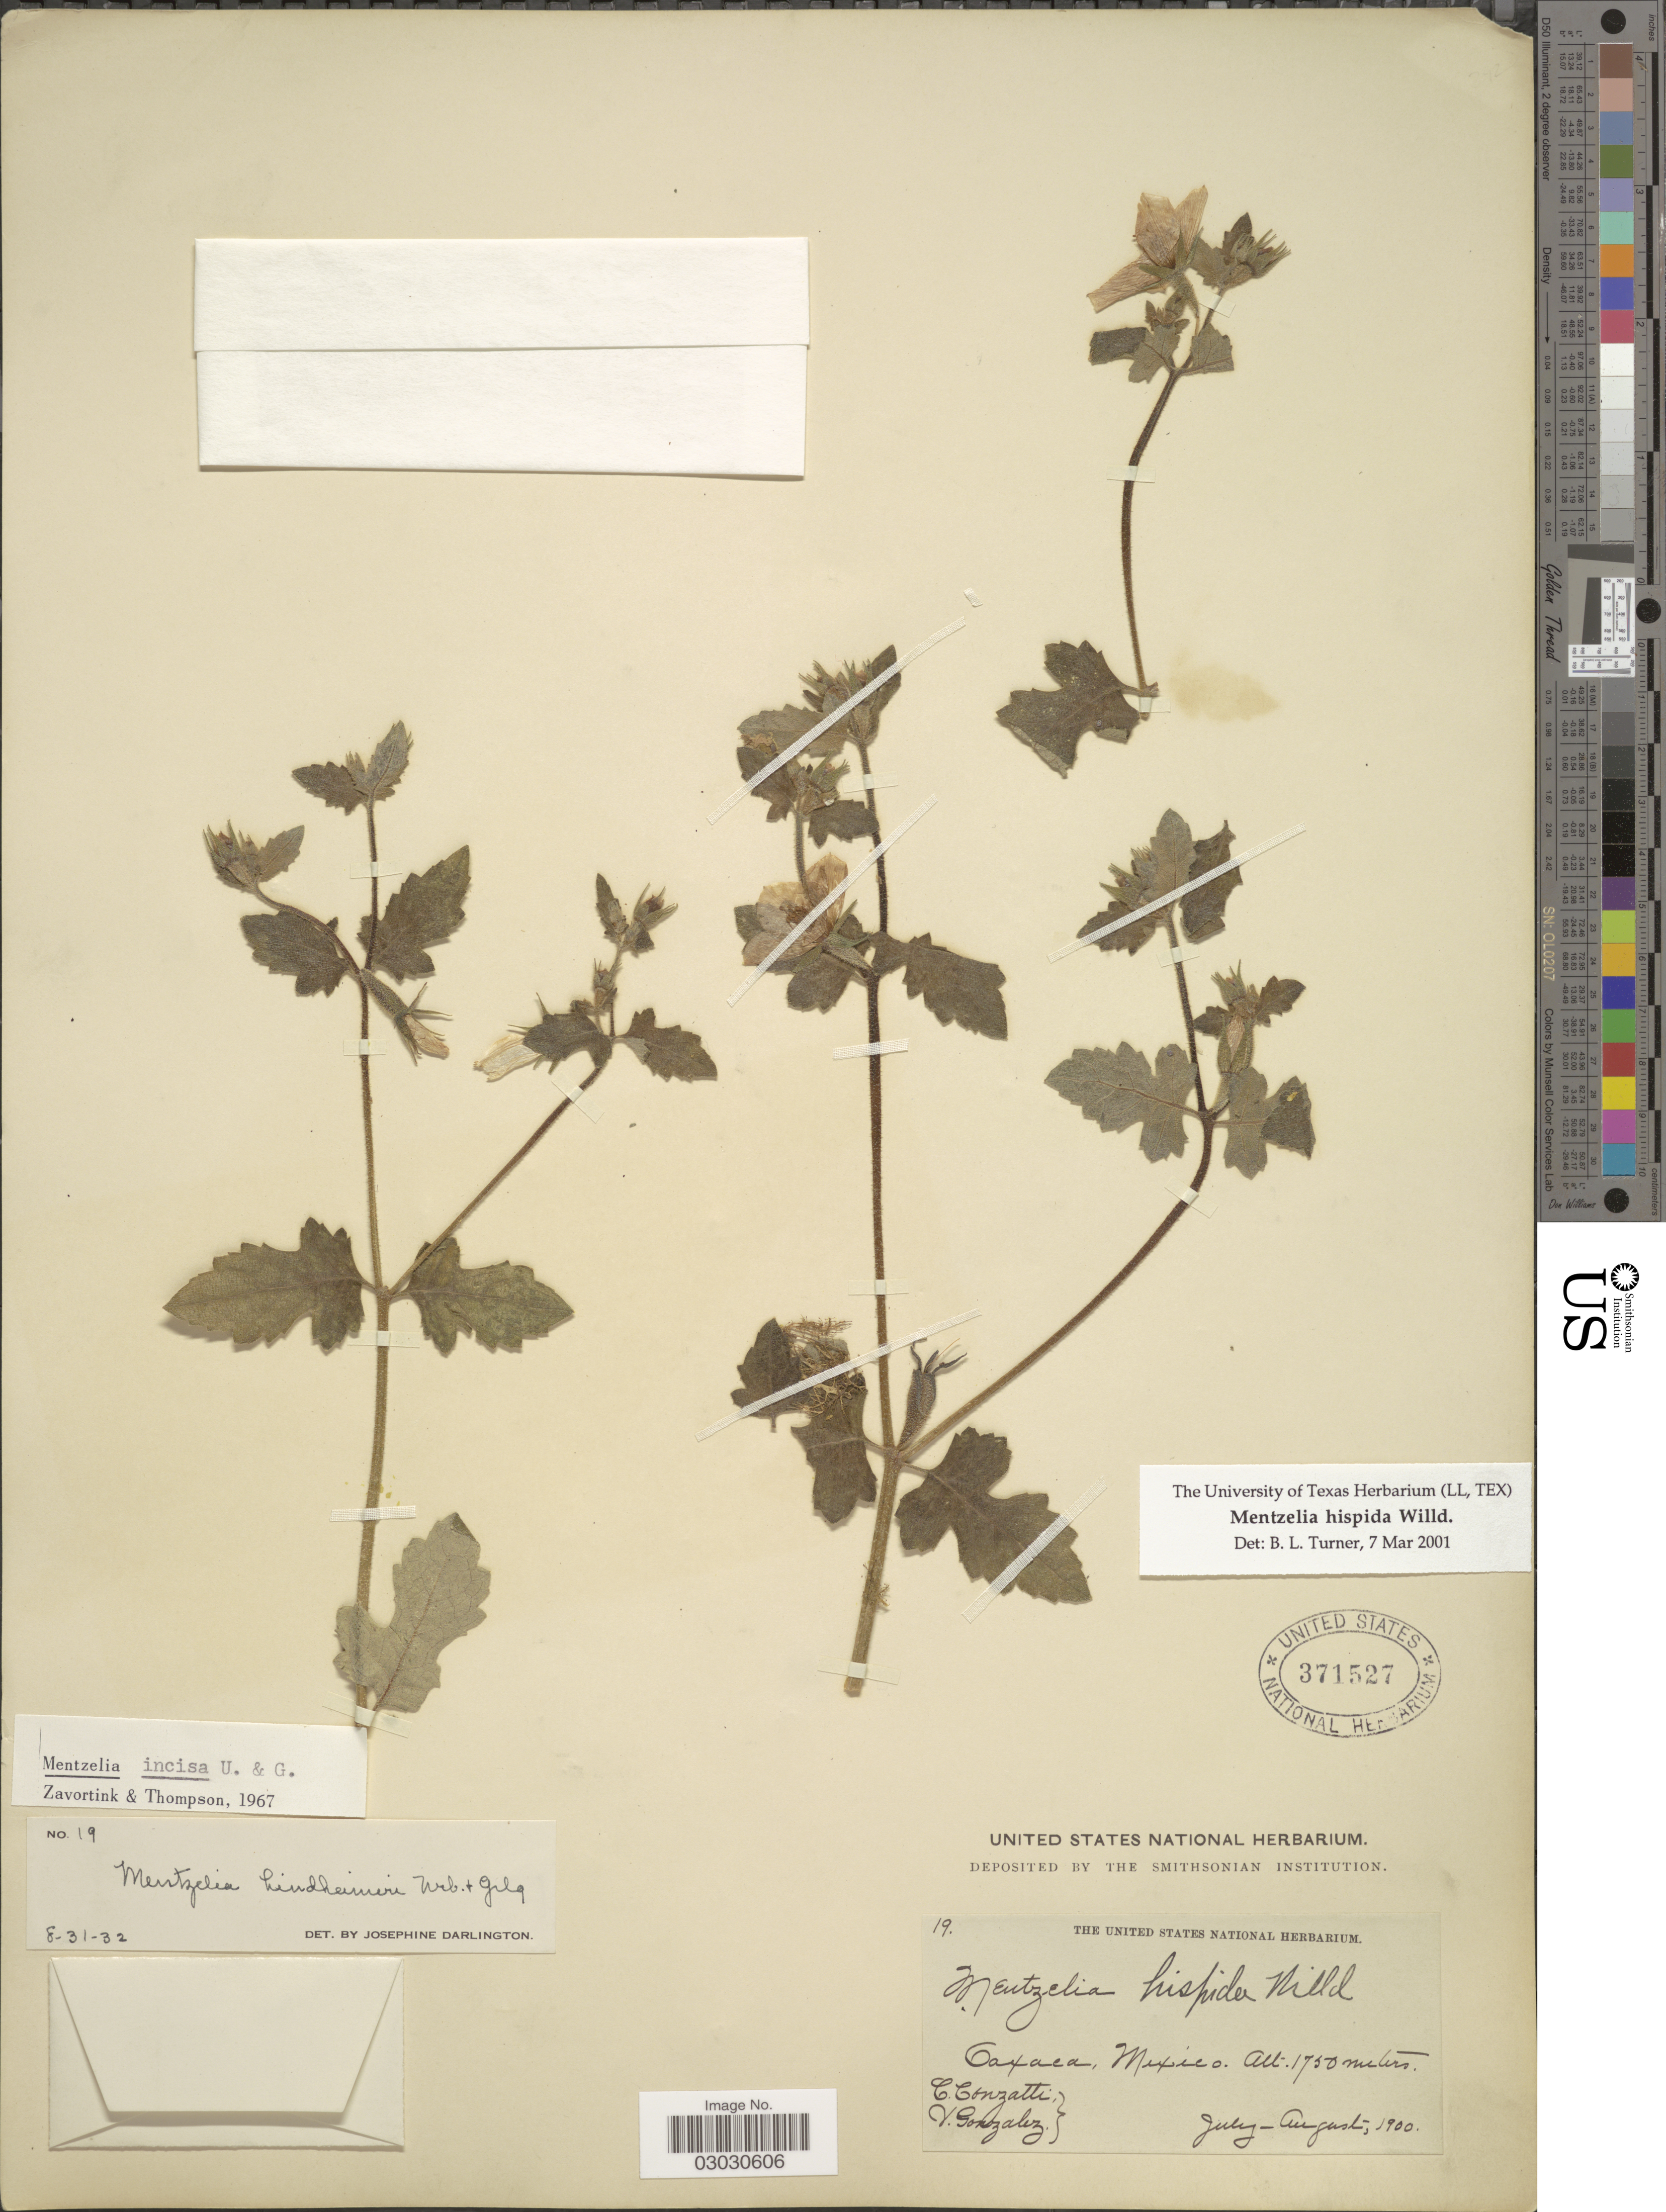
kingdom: Plantae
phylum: Tracheophyta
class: Magnoliopsida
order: Cornales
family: Loasaceae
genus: Mentzelia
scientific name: Mentzelia hispida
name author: Willd.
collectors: C. Conzatti & V. Gonzalez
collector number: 19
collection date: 1900-07/1900-08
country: Mexico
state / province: Oaxaca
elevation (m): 1750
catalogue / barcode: US 371527